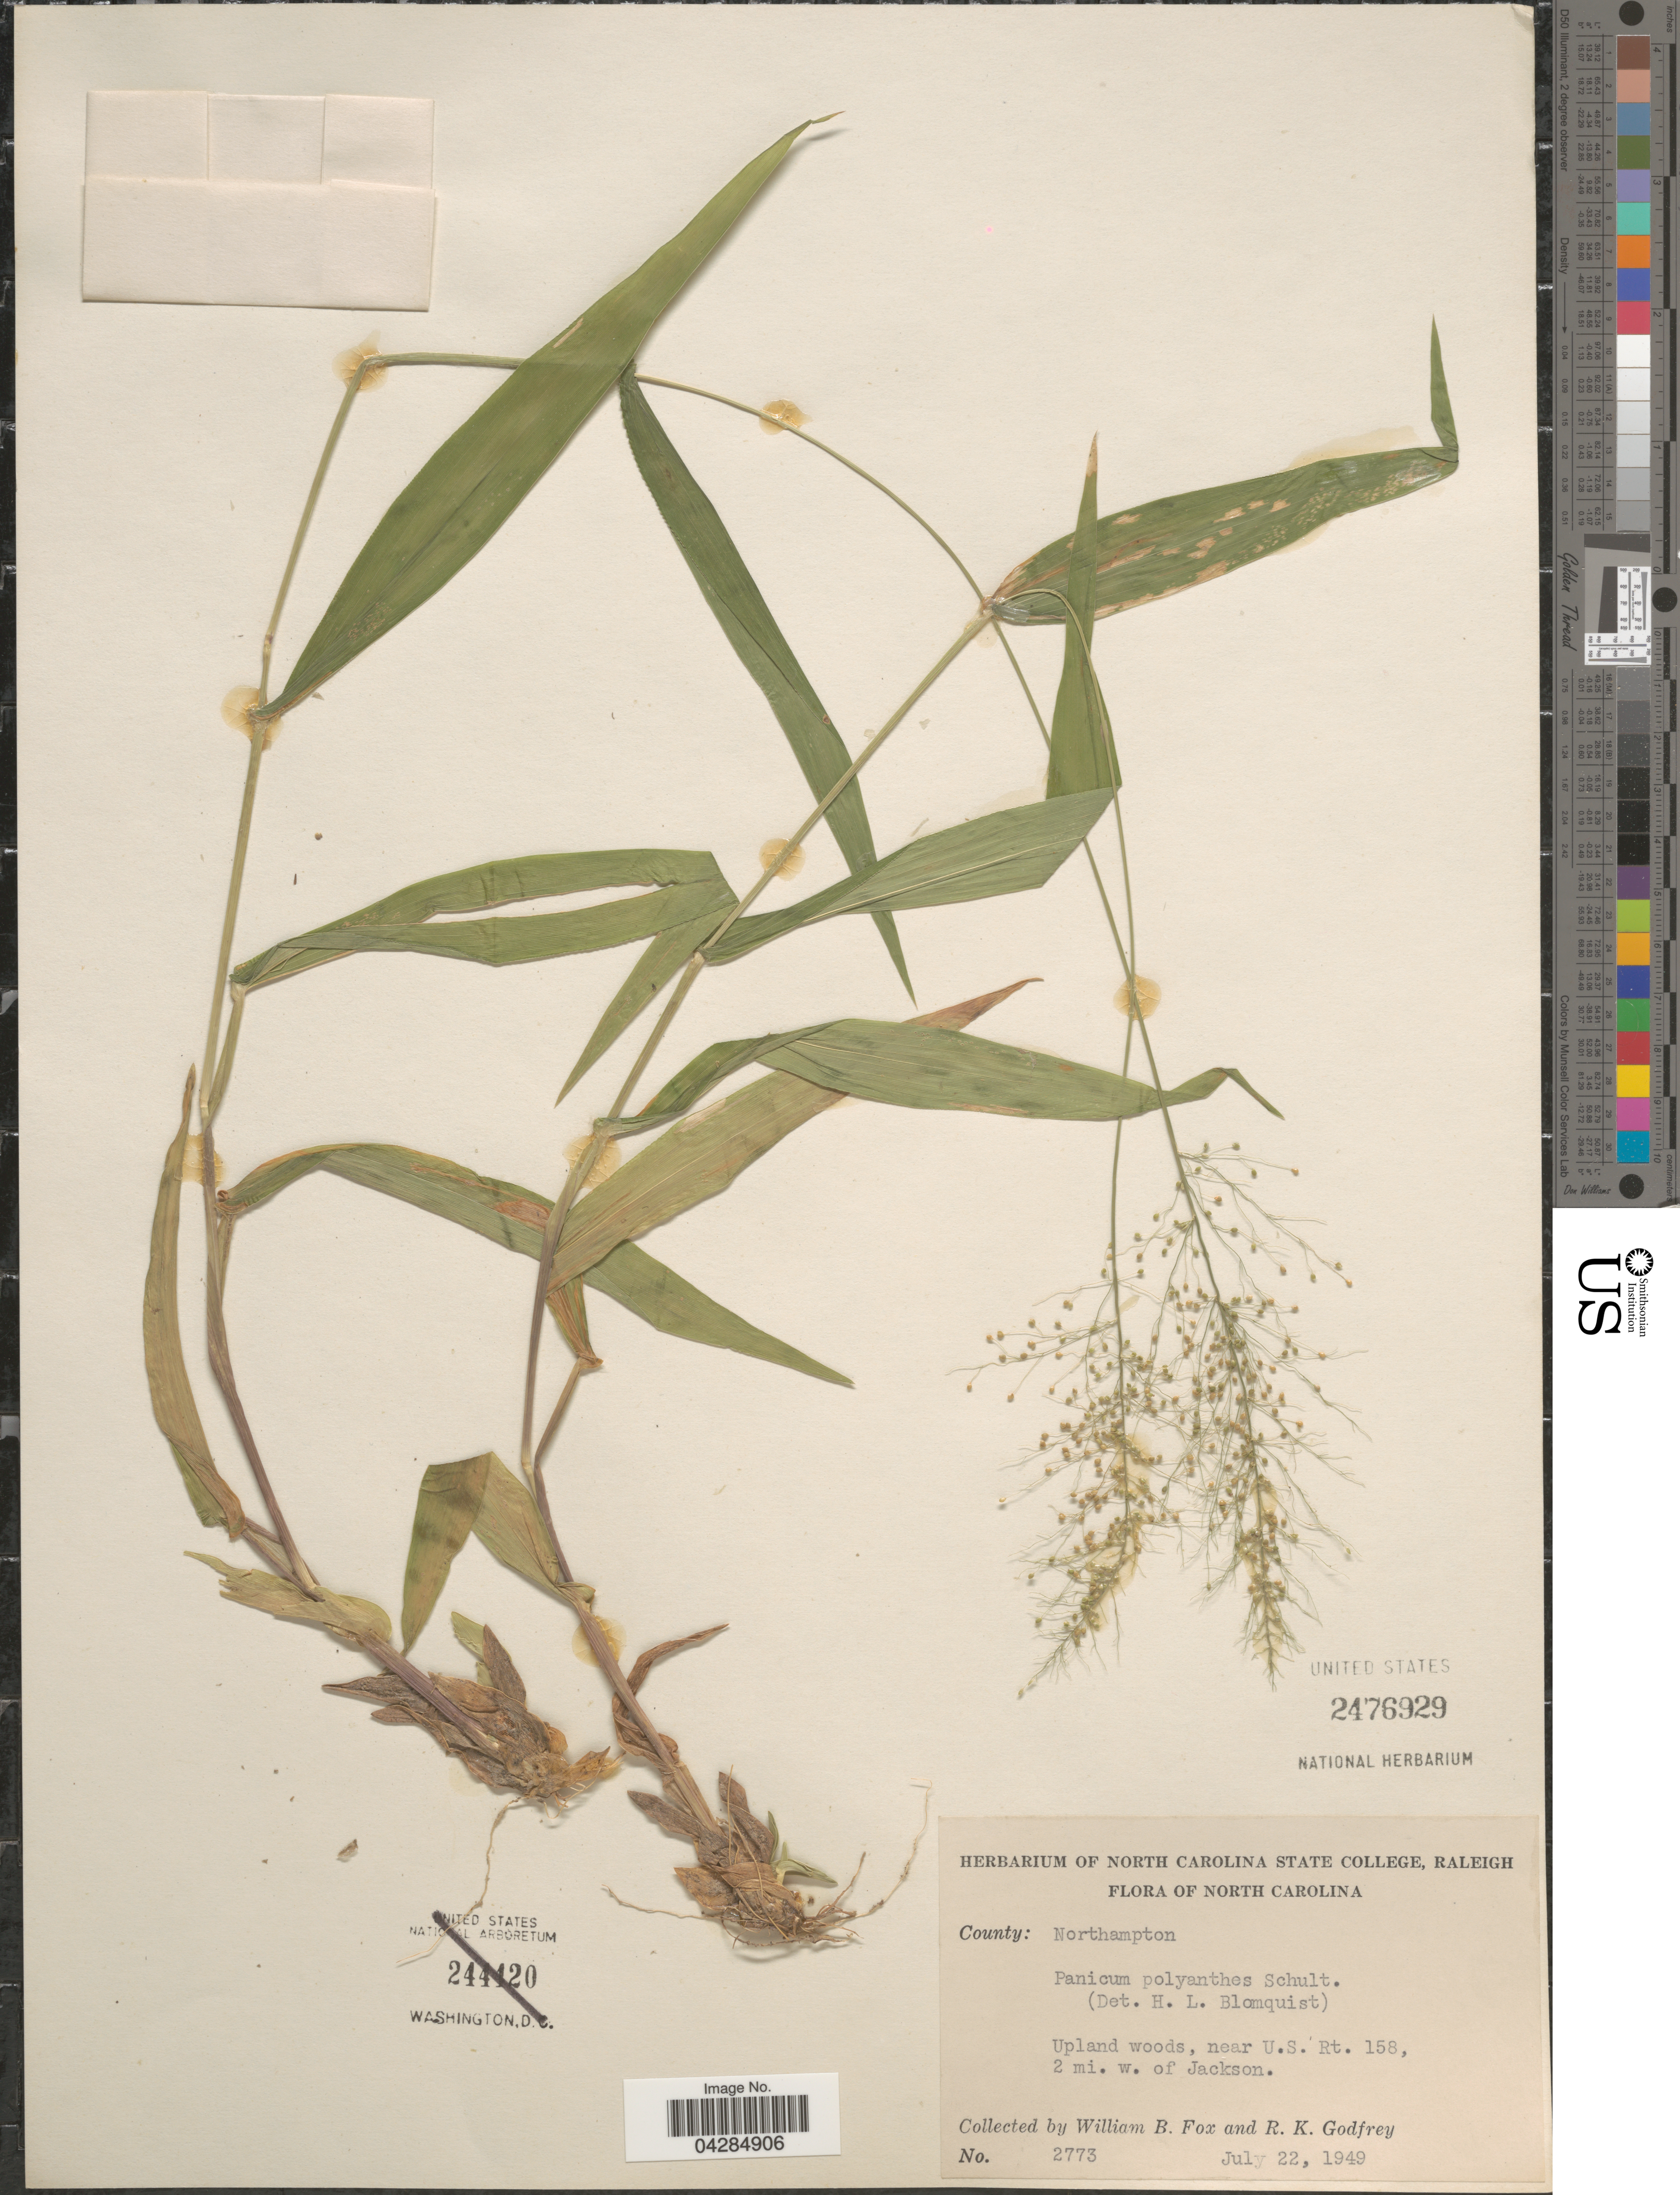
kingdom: Plantae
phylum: Tracheophyta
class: Liliopsida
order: Poales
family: Poaceae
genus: Dichanthelium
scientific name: Dichanthelium polyanthes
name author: (Schult.) Mohlenbr.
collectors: W. B. Fox & R. K. Godfrey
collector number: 2773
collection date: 1949-07-22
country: United States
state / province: North Carolina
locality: County: Northampton. Upland woods, near U.S. Rt. 158, 2 mi. w. of Jackson.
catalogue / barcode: US 2476929